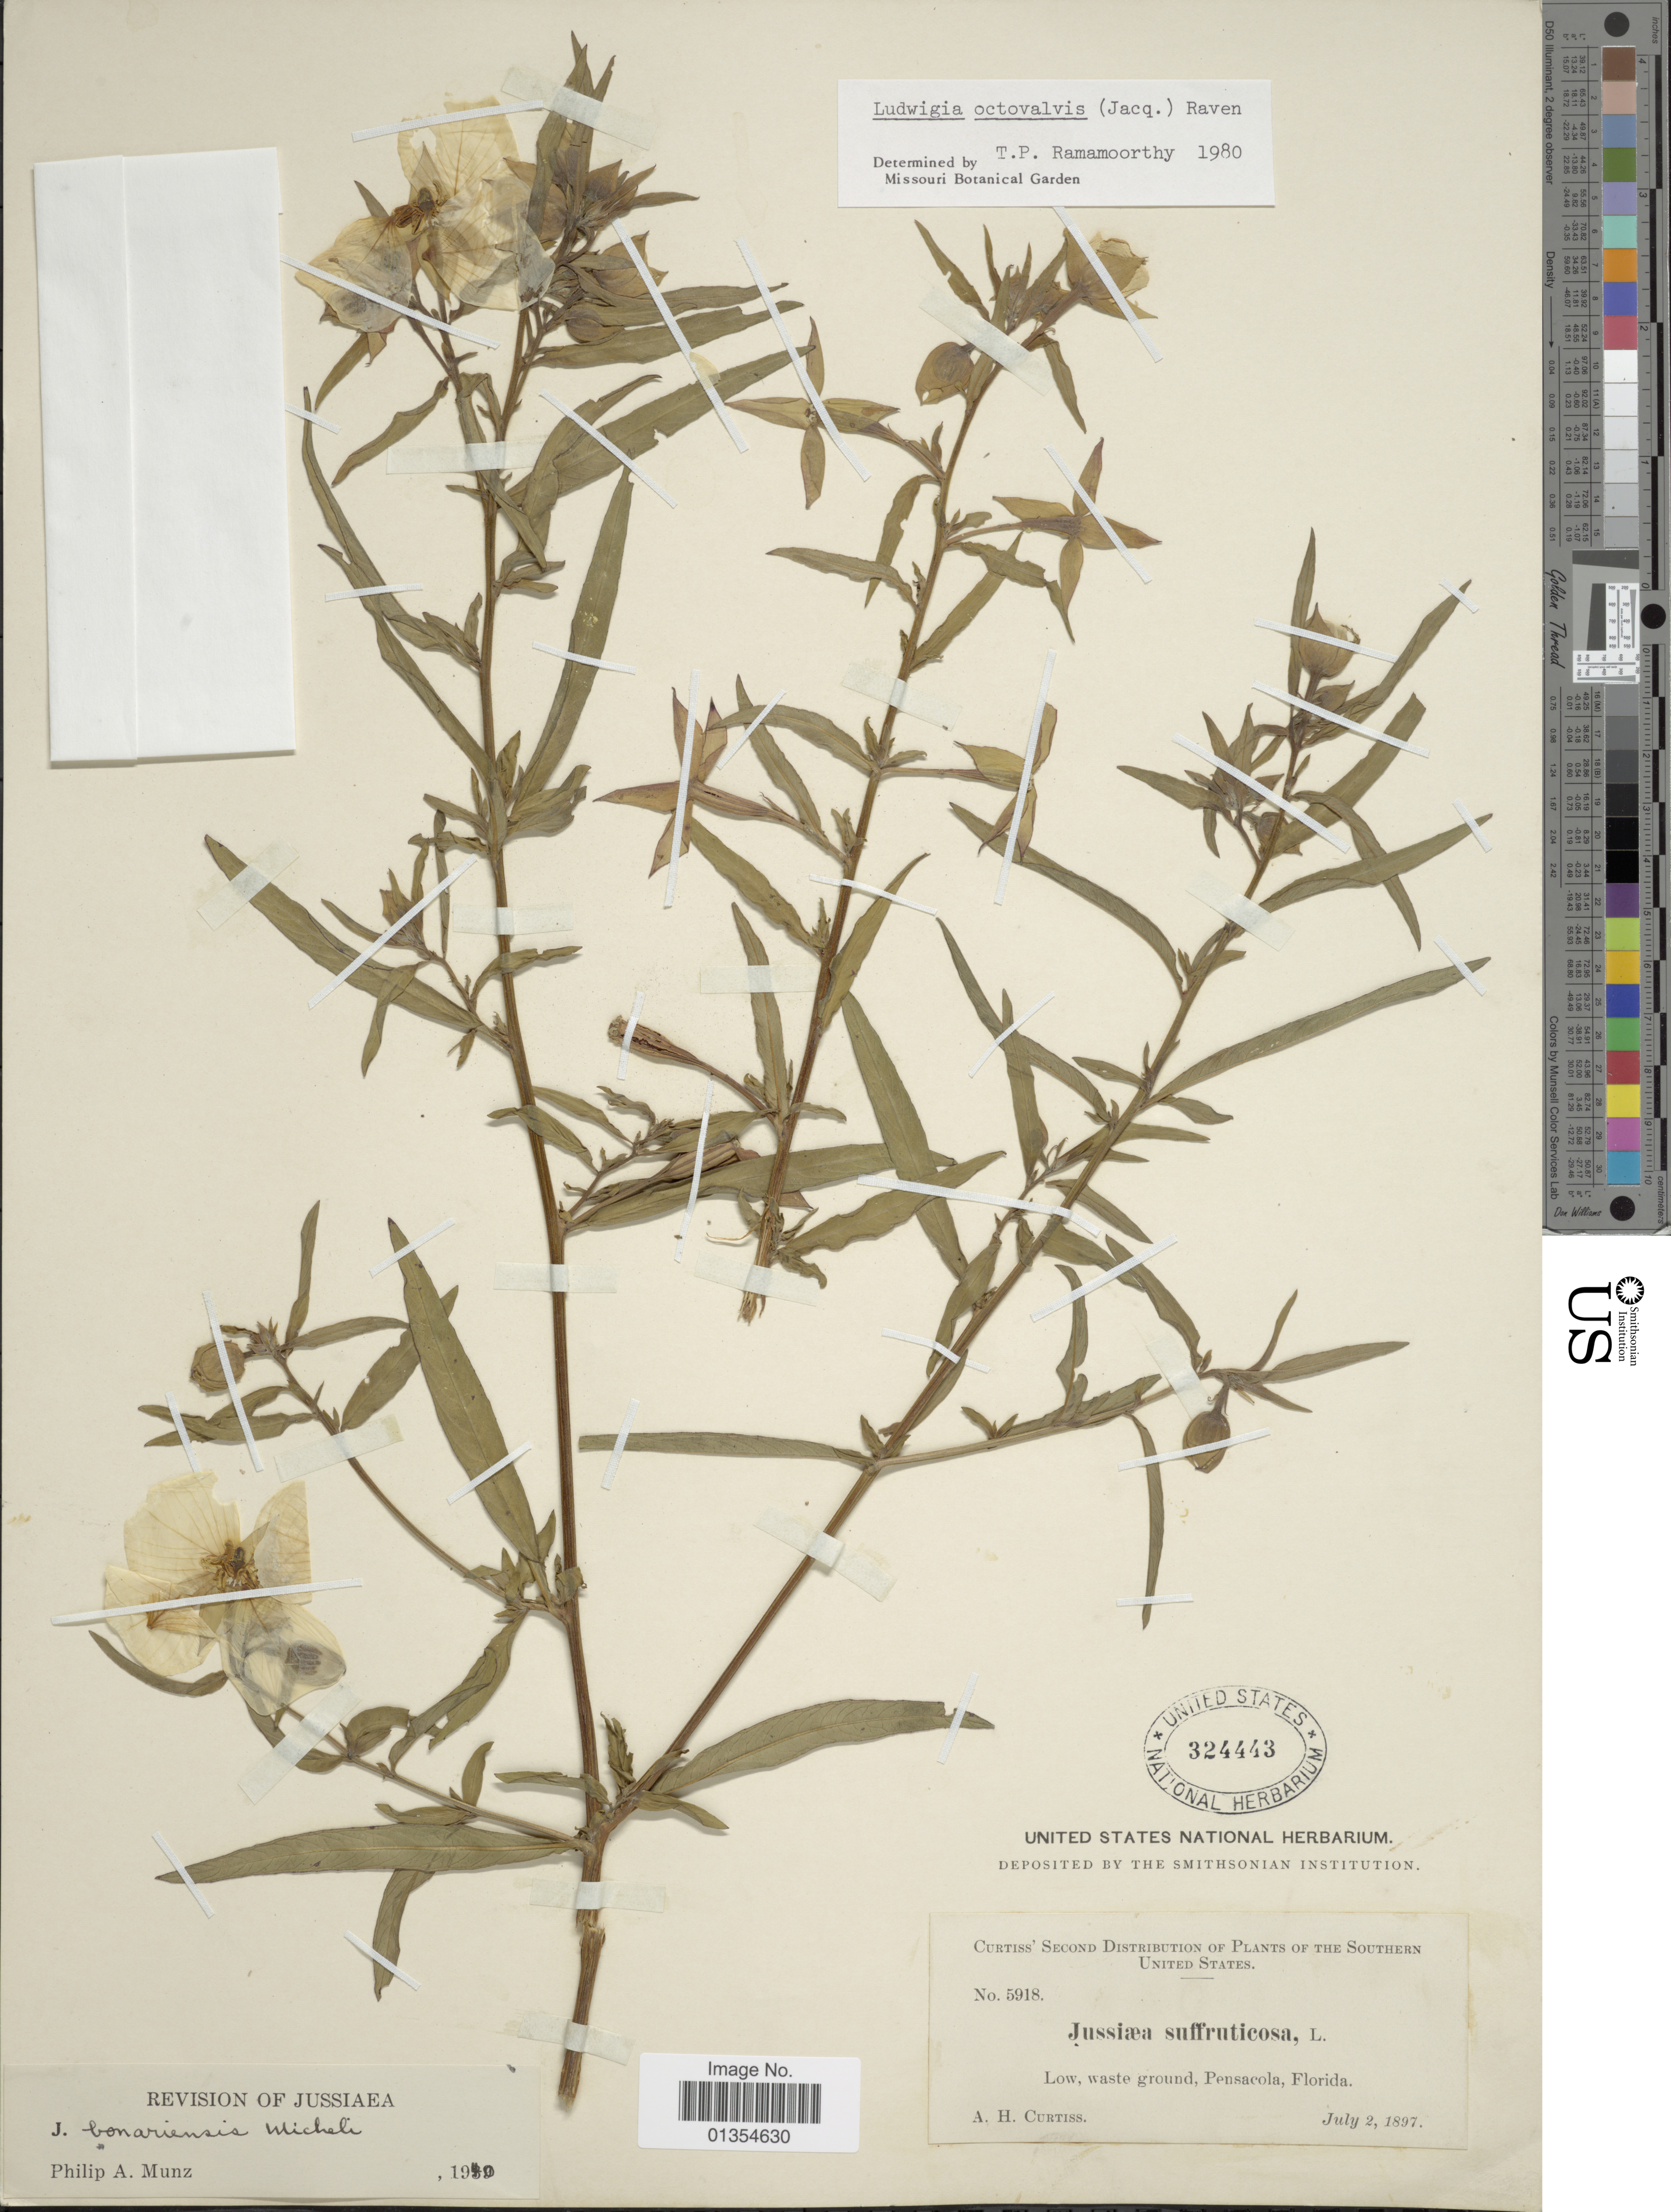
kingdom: Plantae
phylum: Tracheophyta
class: Magnoliopsida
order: Myrtales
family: Onagraceae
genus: Ludwigia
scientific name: Ludwigia octovalvis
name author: (Jacq.) P.H. Raven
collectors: A. H. Curtiss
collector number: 5918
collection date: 1897-07-02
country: United States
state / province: Florida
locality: Pensacola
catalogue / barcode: US 324443